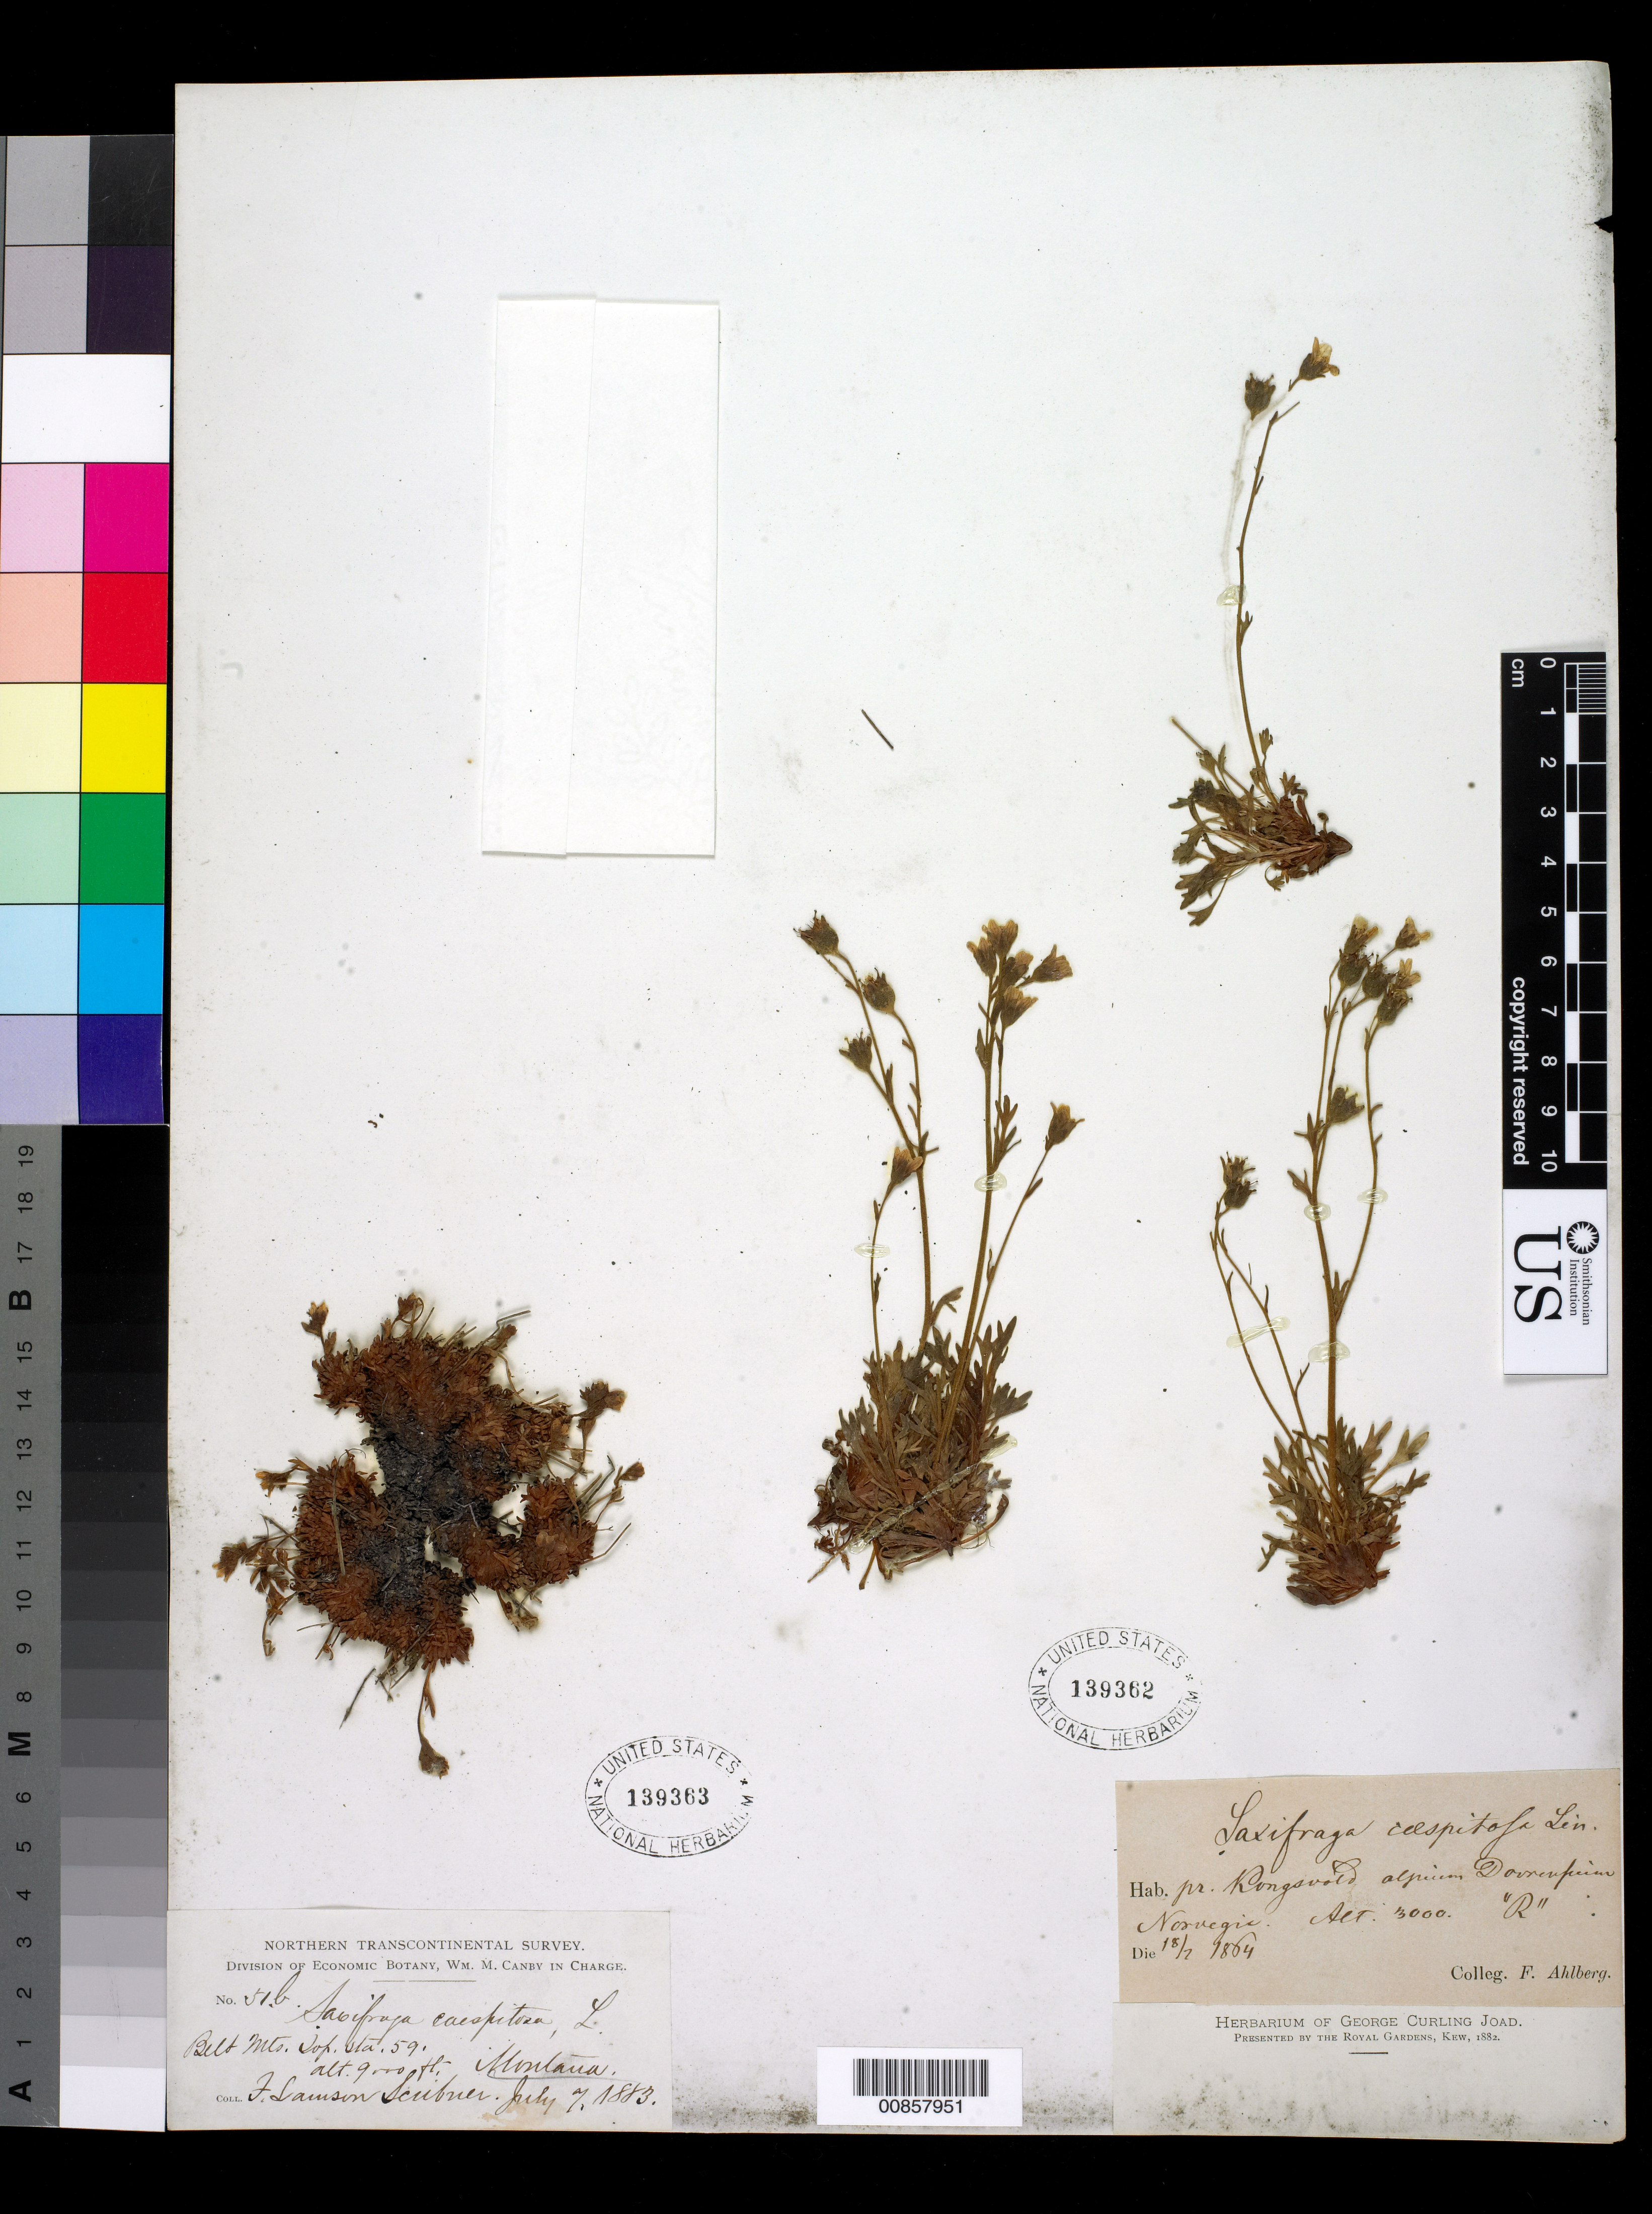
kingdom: Plantae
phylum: Tracheophyta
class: Magnoliopsida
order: Saxifragales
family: Saxifragaceae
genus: Saxifraga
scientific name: Saxifraga caespitosa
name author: L.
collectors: F. L. Scribner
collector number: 51b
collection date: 1883-07-07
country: United States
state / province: Montana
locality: Belt Mts.,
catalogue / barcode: US 139363